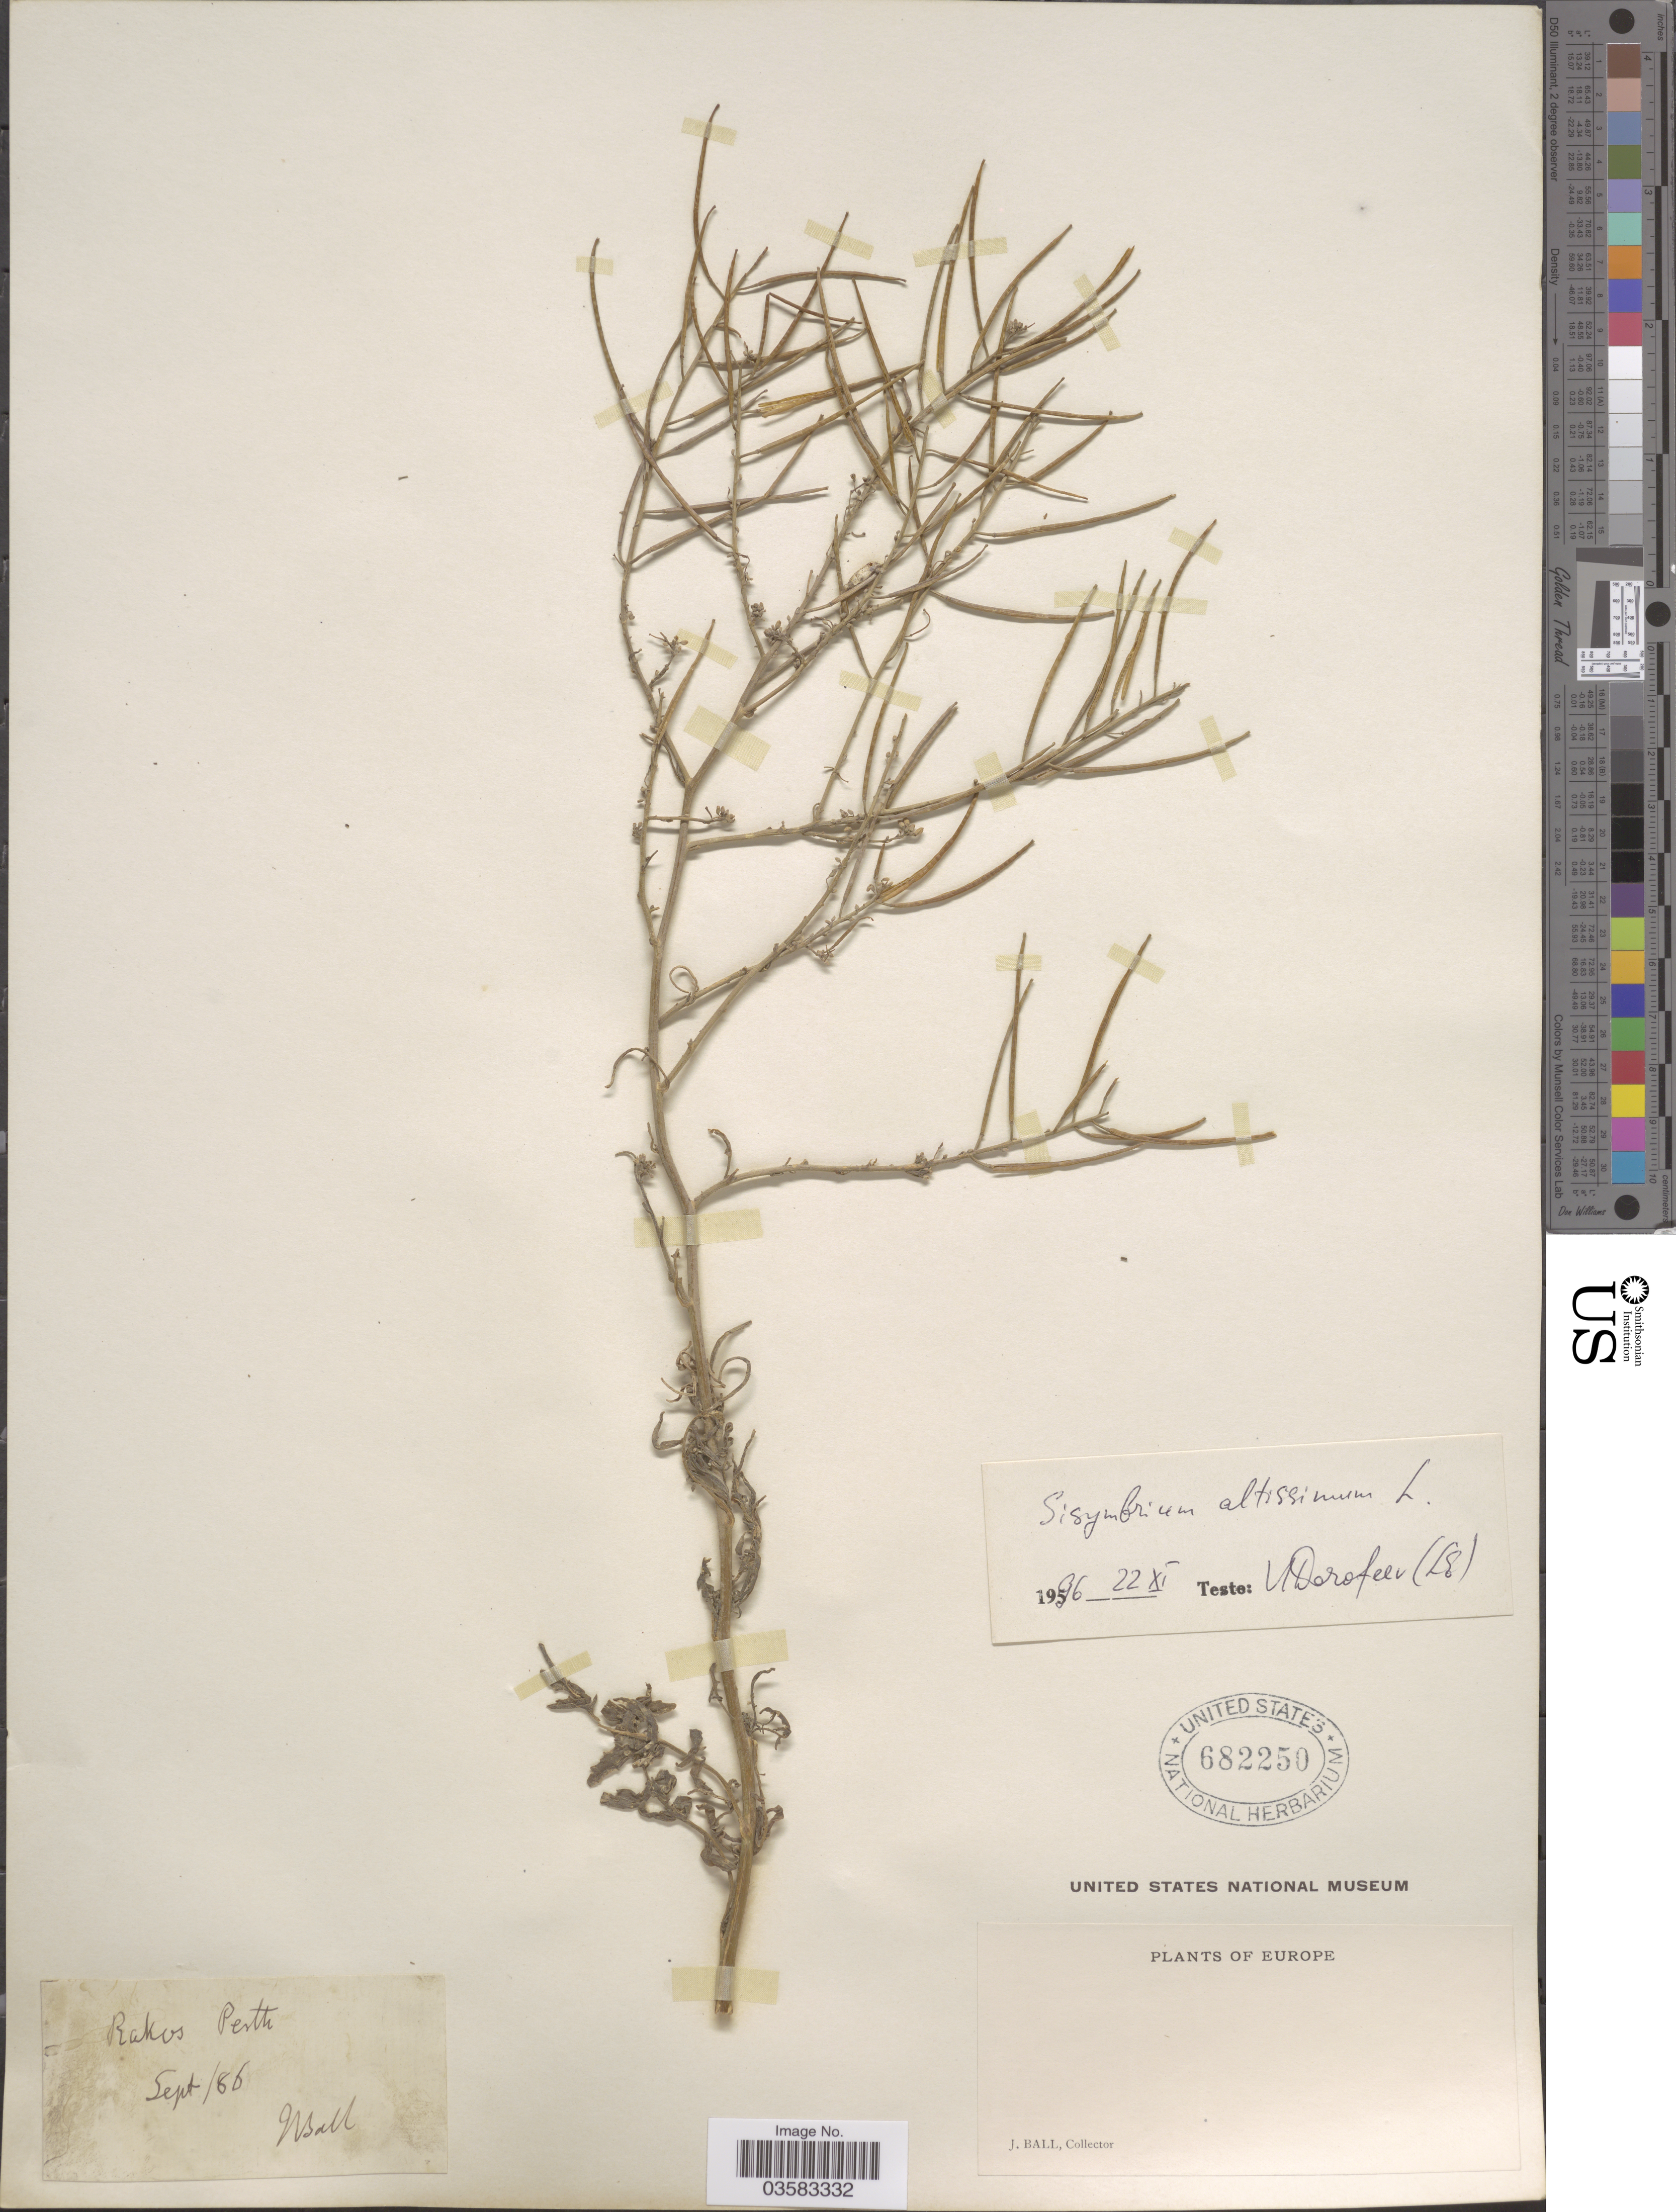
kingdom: Plantae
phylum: Tracheophyta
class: Magnoliopsida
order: Brassicales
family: Brassicaceae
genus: Sisymbrium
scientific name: Sisymbrium altissimum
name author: L.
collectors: J. Ball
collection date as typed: Transcribed d/m/y: /9/86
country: Hungary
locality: Europe. Rakos Pesth.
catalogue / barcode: US 682250